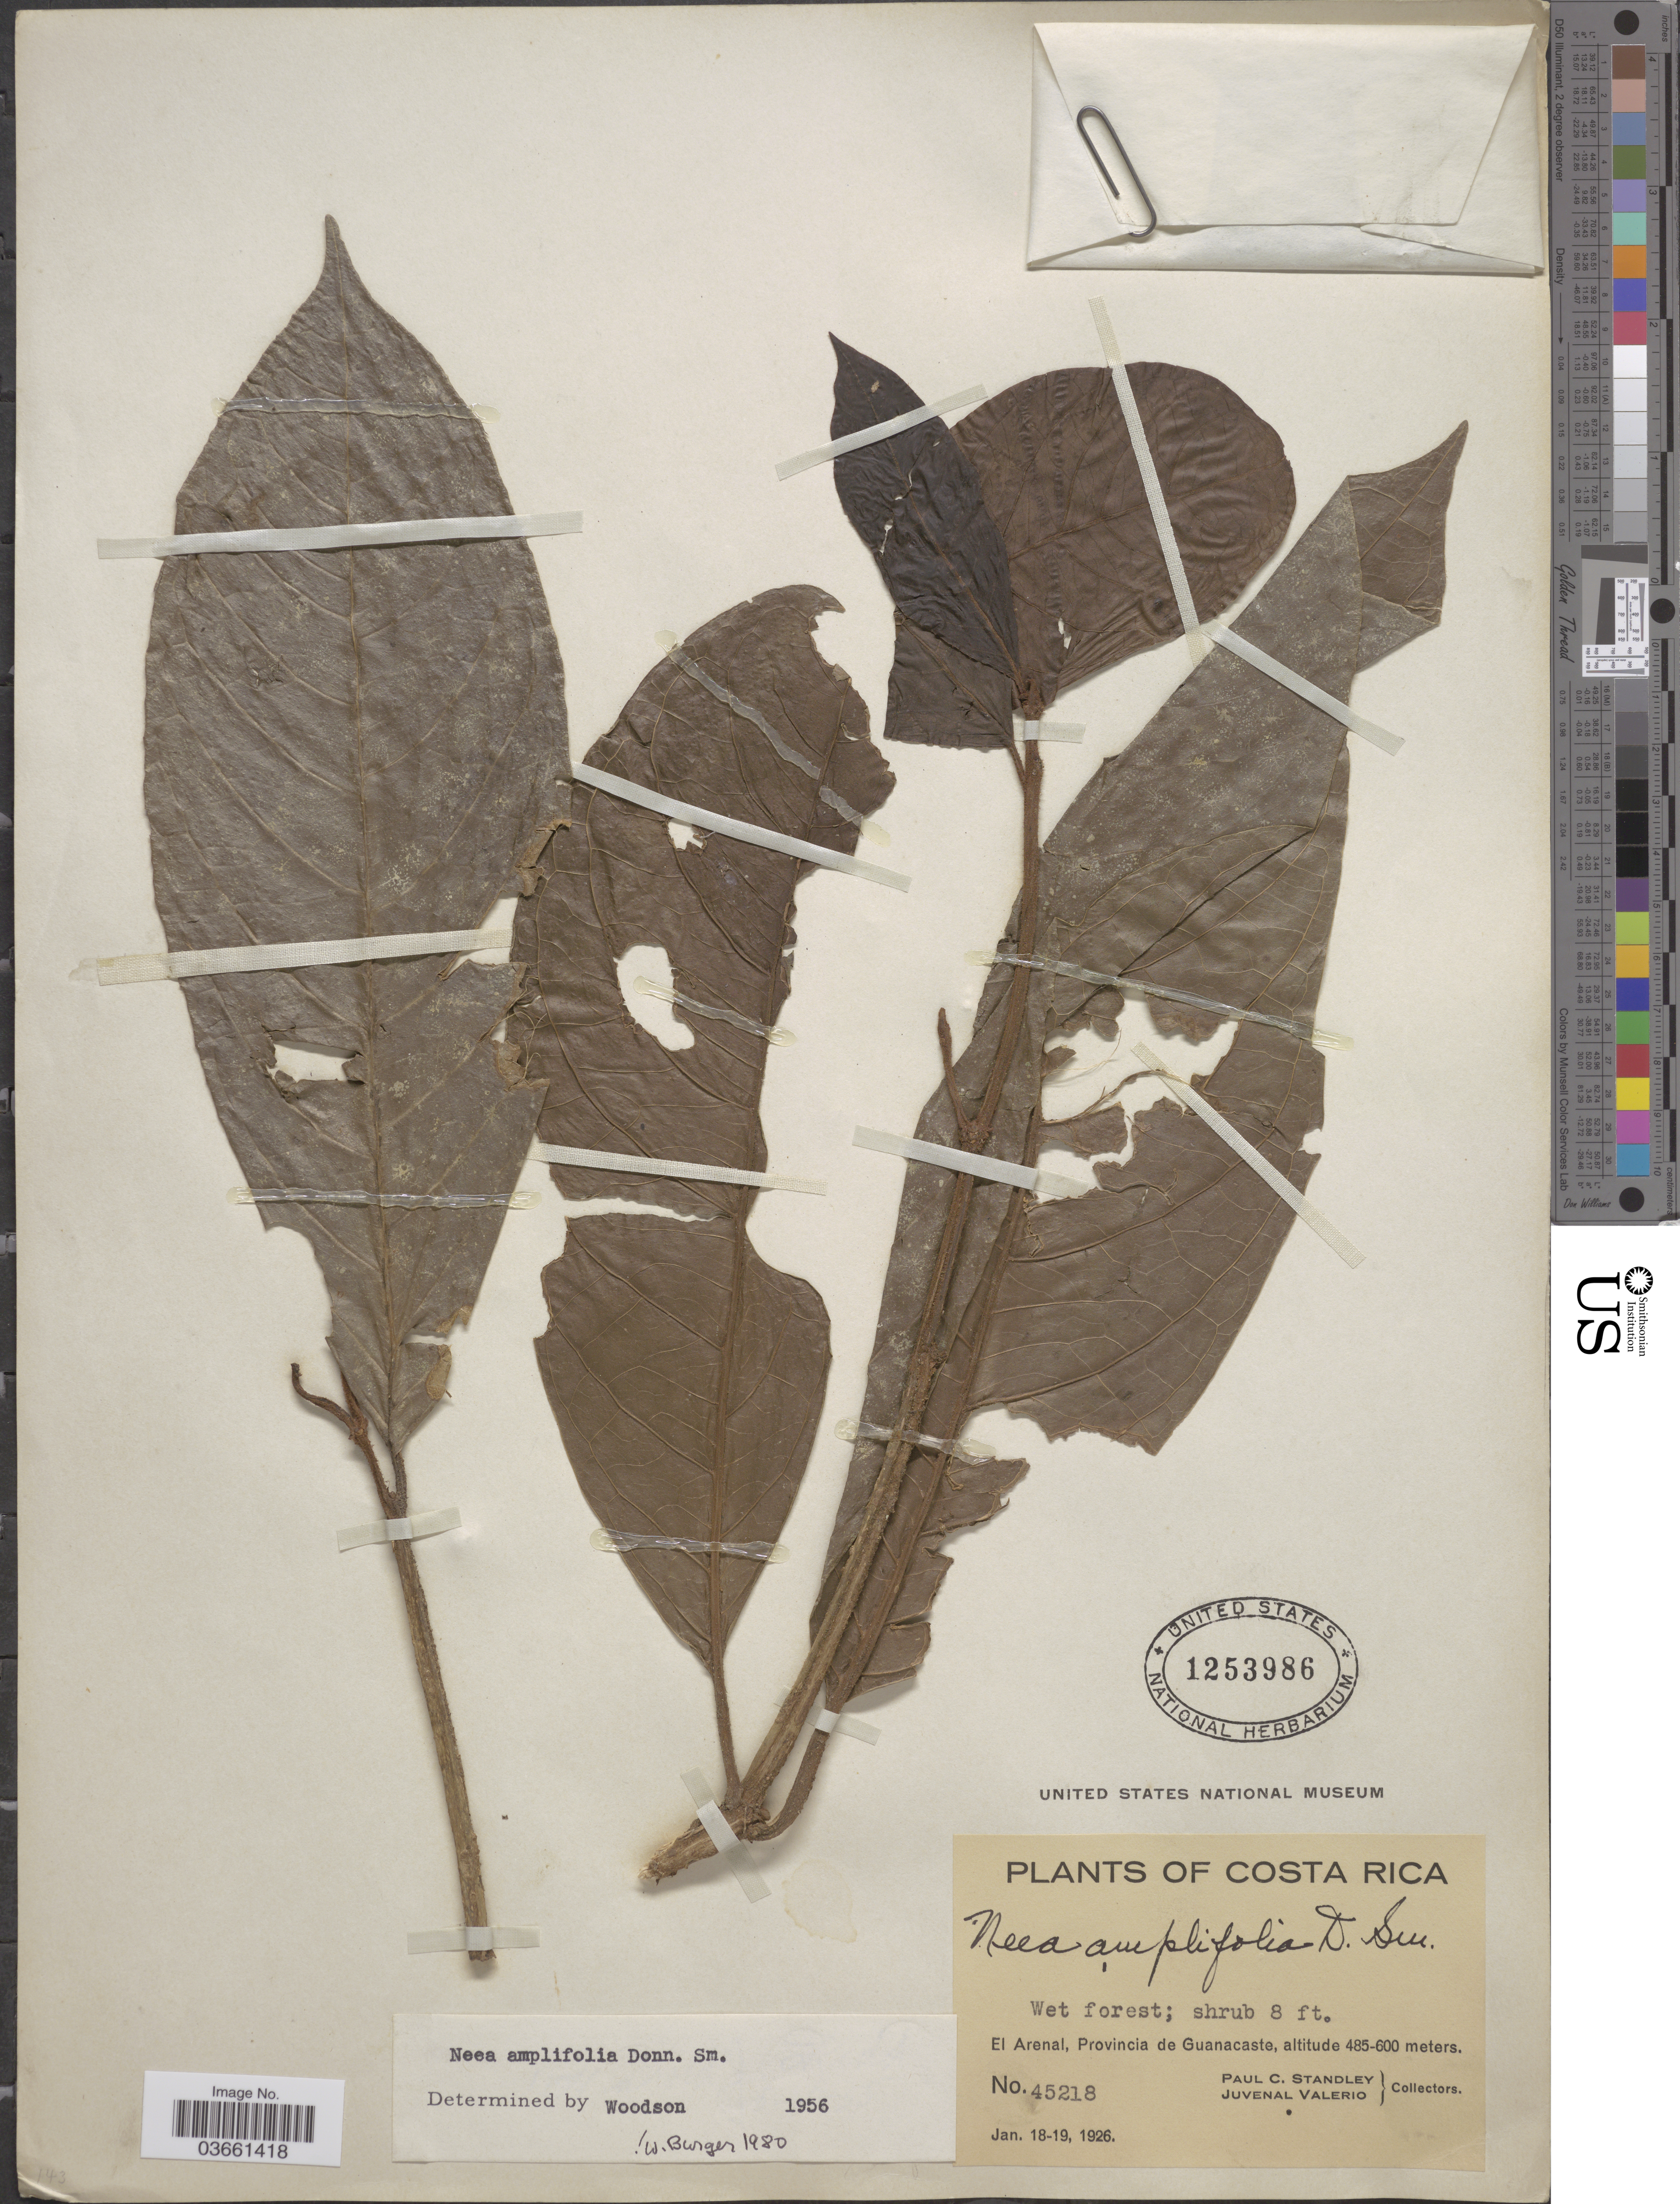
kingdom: Plantae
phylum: Tracheophyta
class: Magnoliopsida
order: Caryophyllales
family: Nyctaginaceae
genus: Neea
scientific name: Neea amplifolia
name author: Donn. Sm.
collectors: P. C. Standley & J. Valerio R.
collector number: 45218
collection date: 1926-01-18/1926-01-19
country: Costa Rica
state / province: Guanacaste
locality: El Arenal.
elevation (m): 485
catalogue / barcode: US 1253986